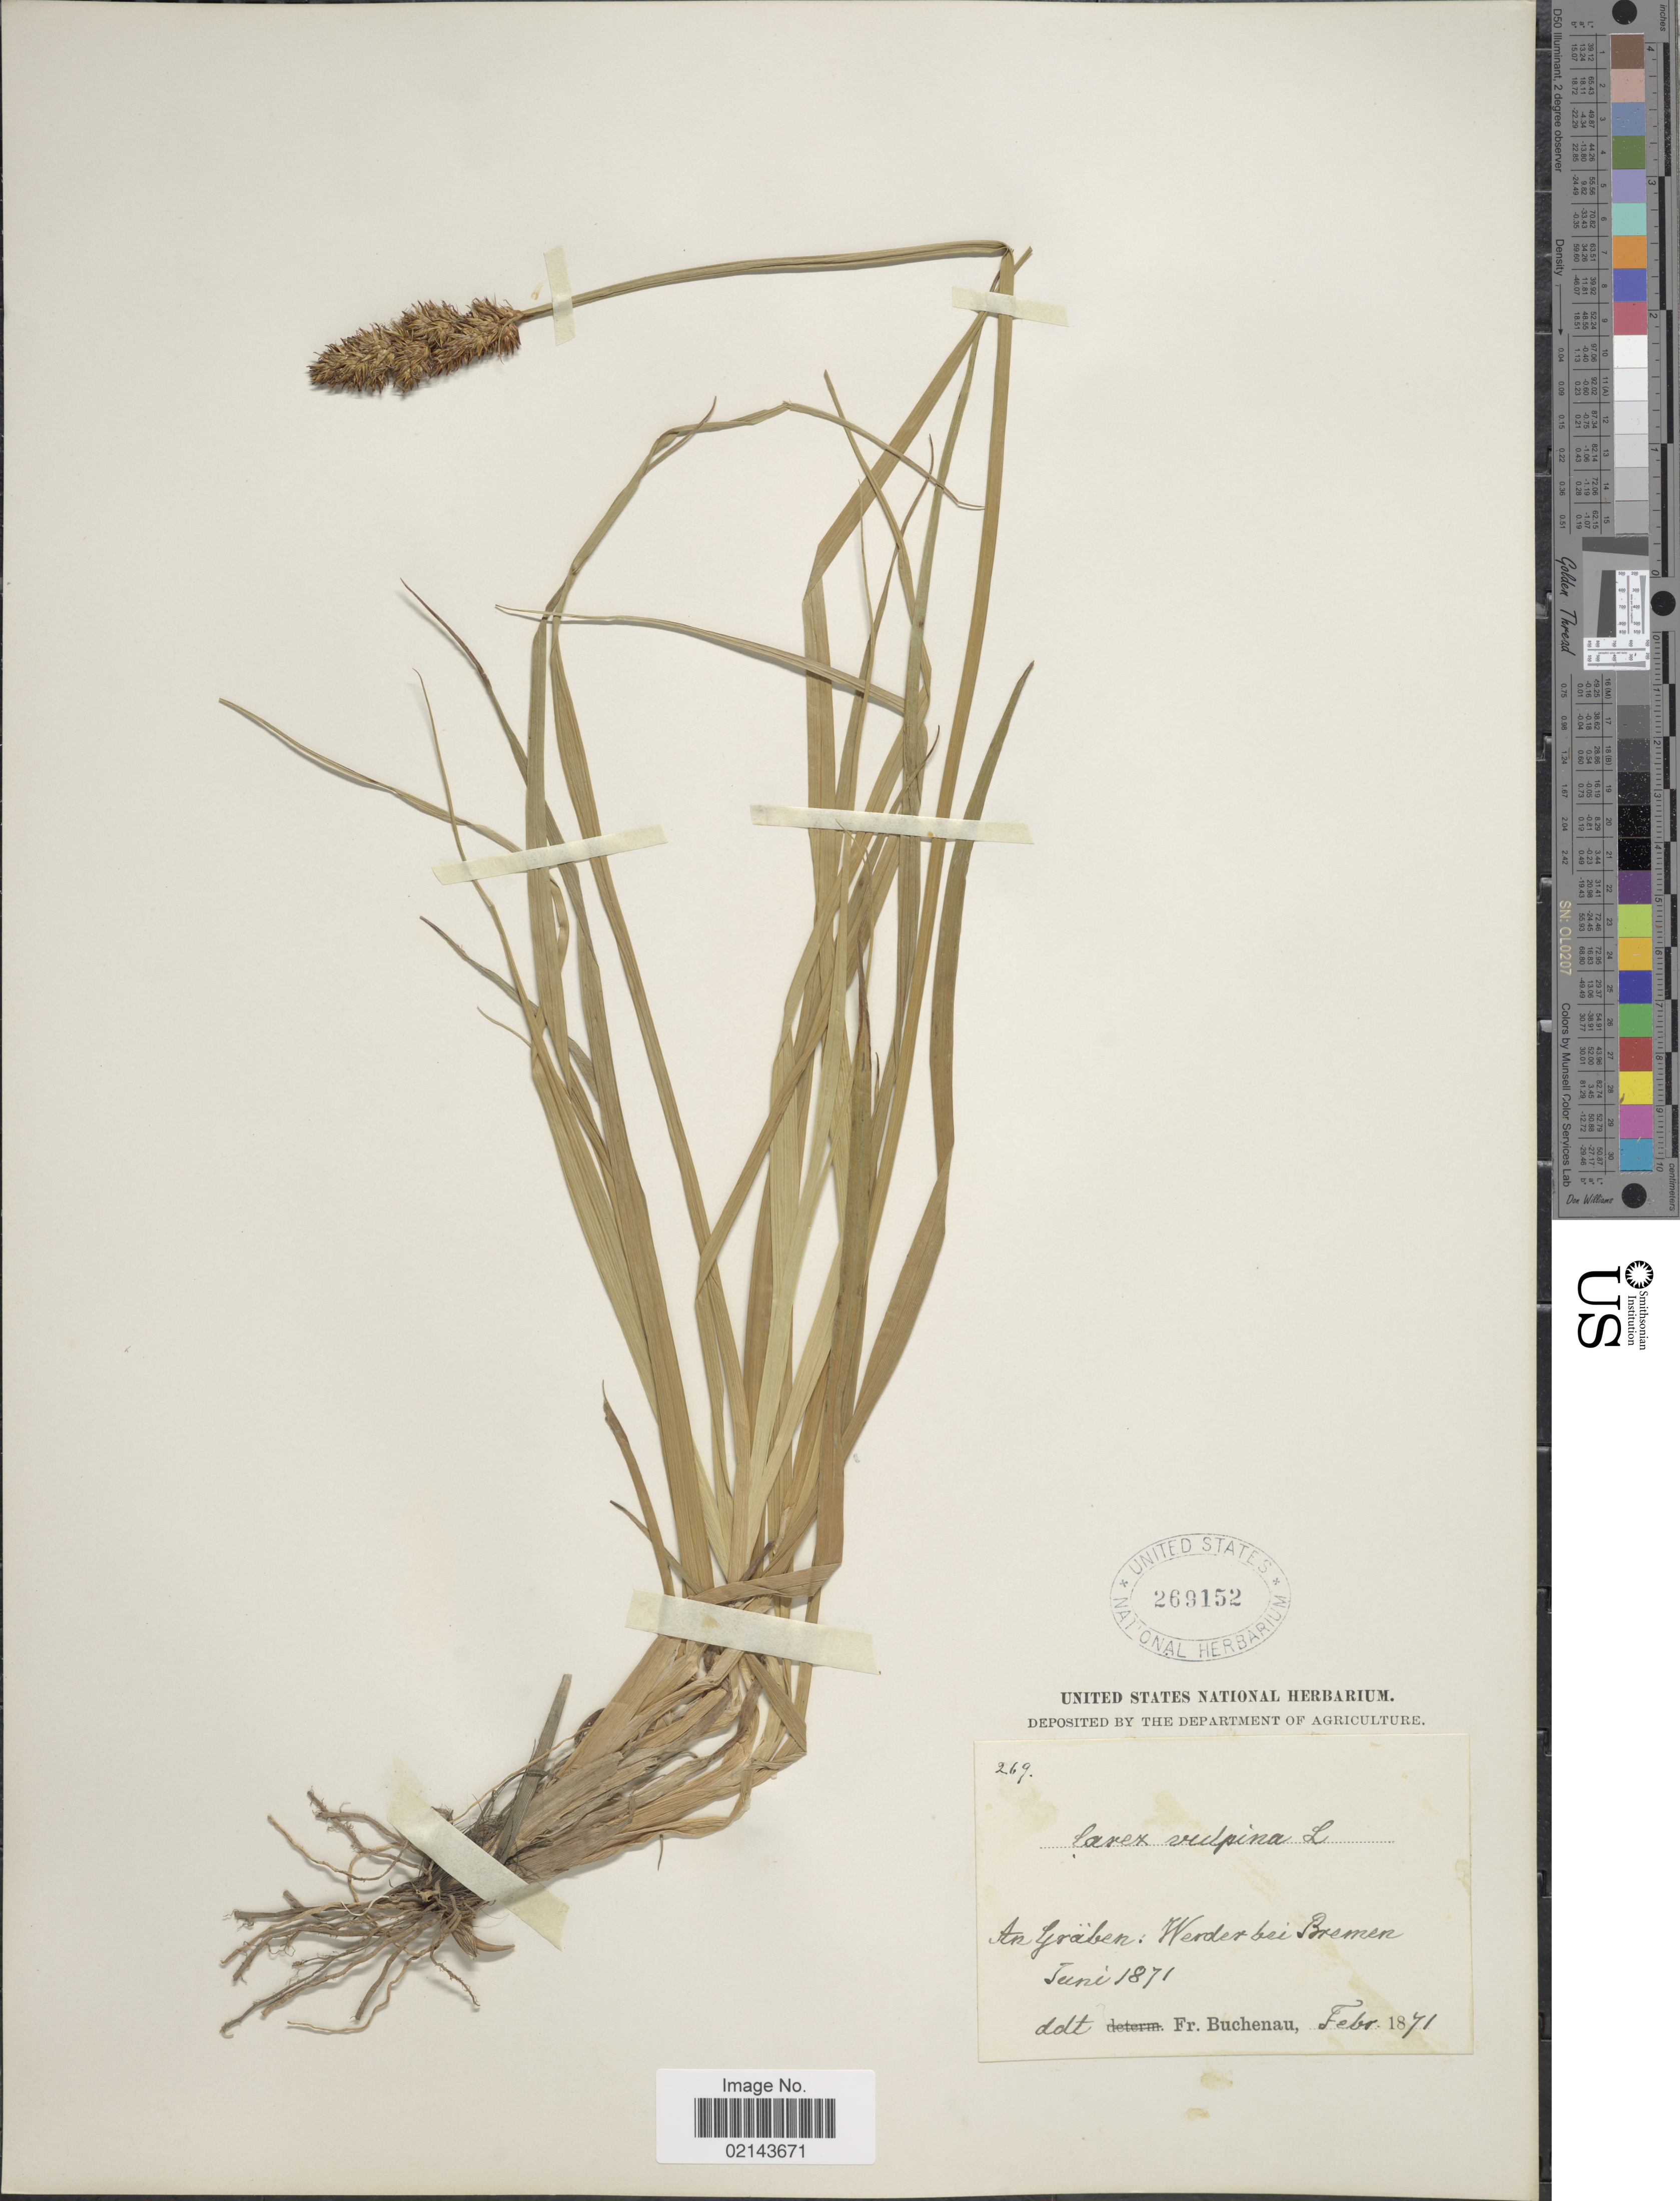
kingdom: Plantae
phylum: Tracheophyta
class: Liliopsida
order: Poales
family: Cyperaceae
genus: Carex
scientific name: Carex vulpina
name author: L.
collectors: F. Buchenau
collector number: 269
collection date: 1871-06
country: Germany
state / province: Bremen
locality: An Gräben: Weder bei Bremen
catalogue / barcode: US 269152